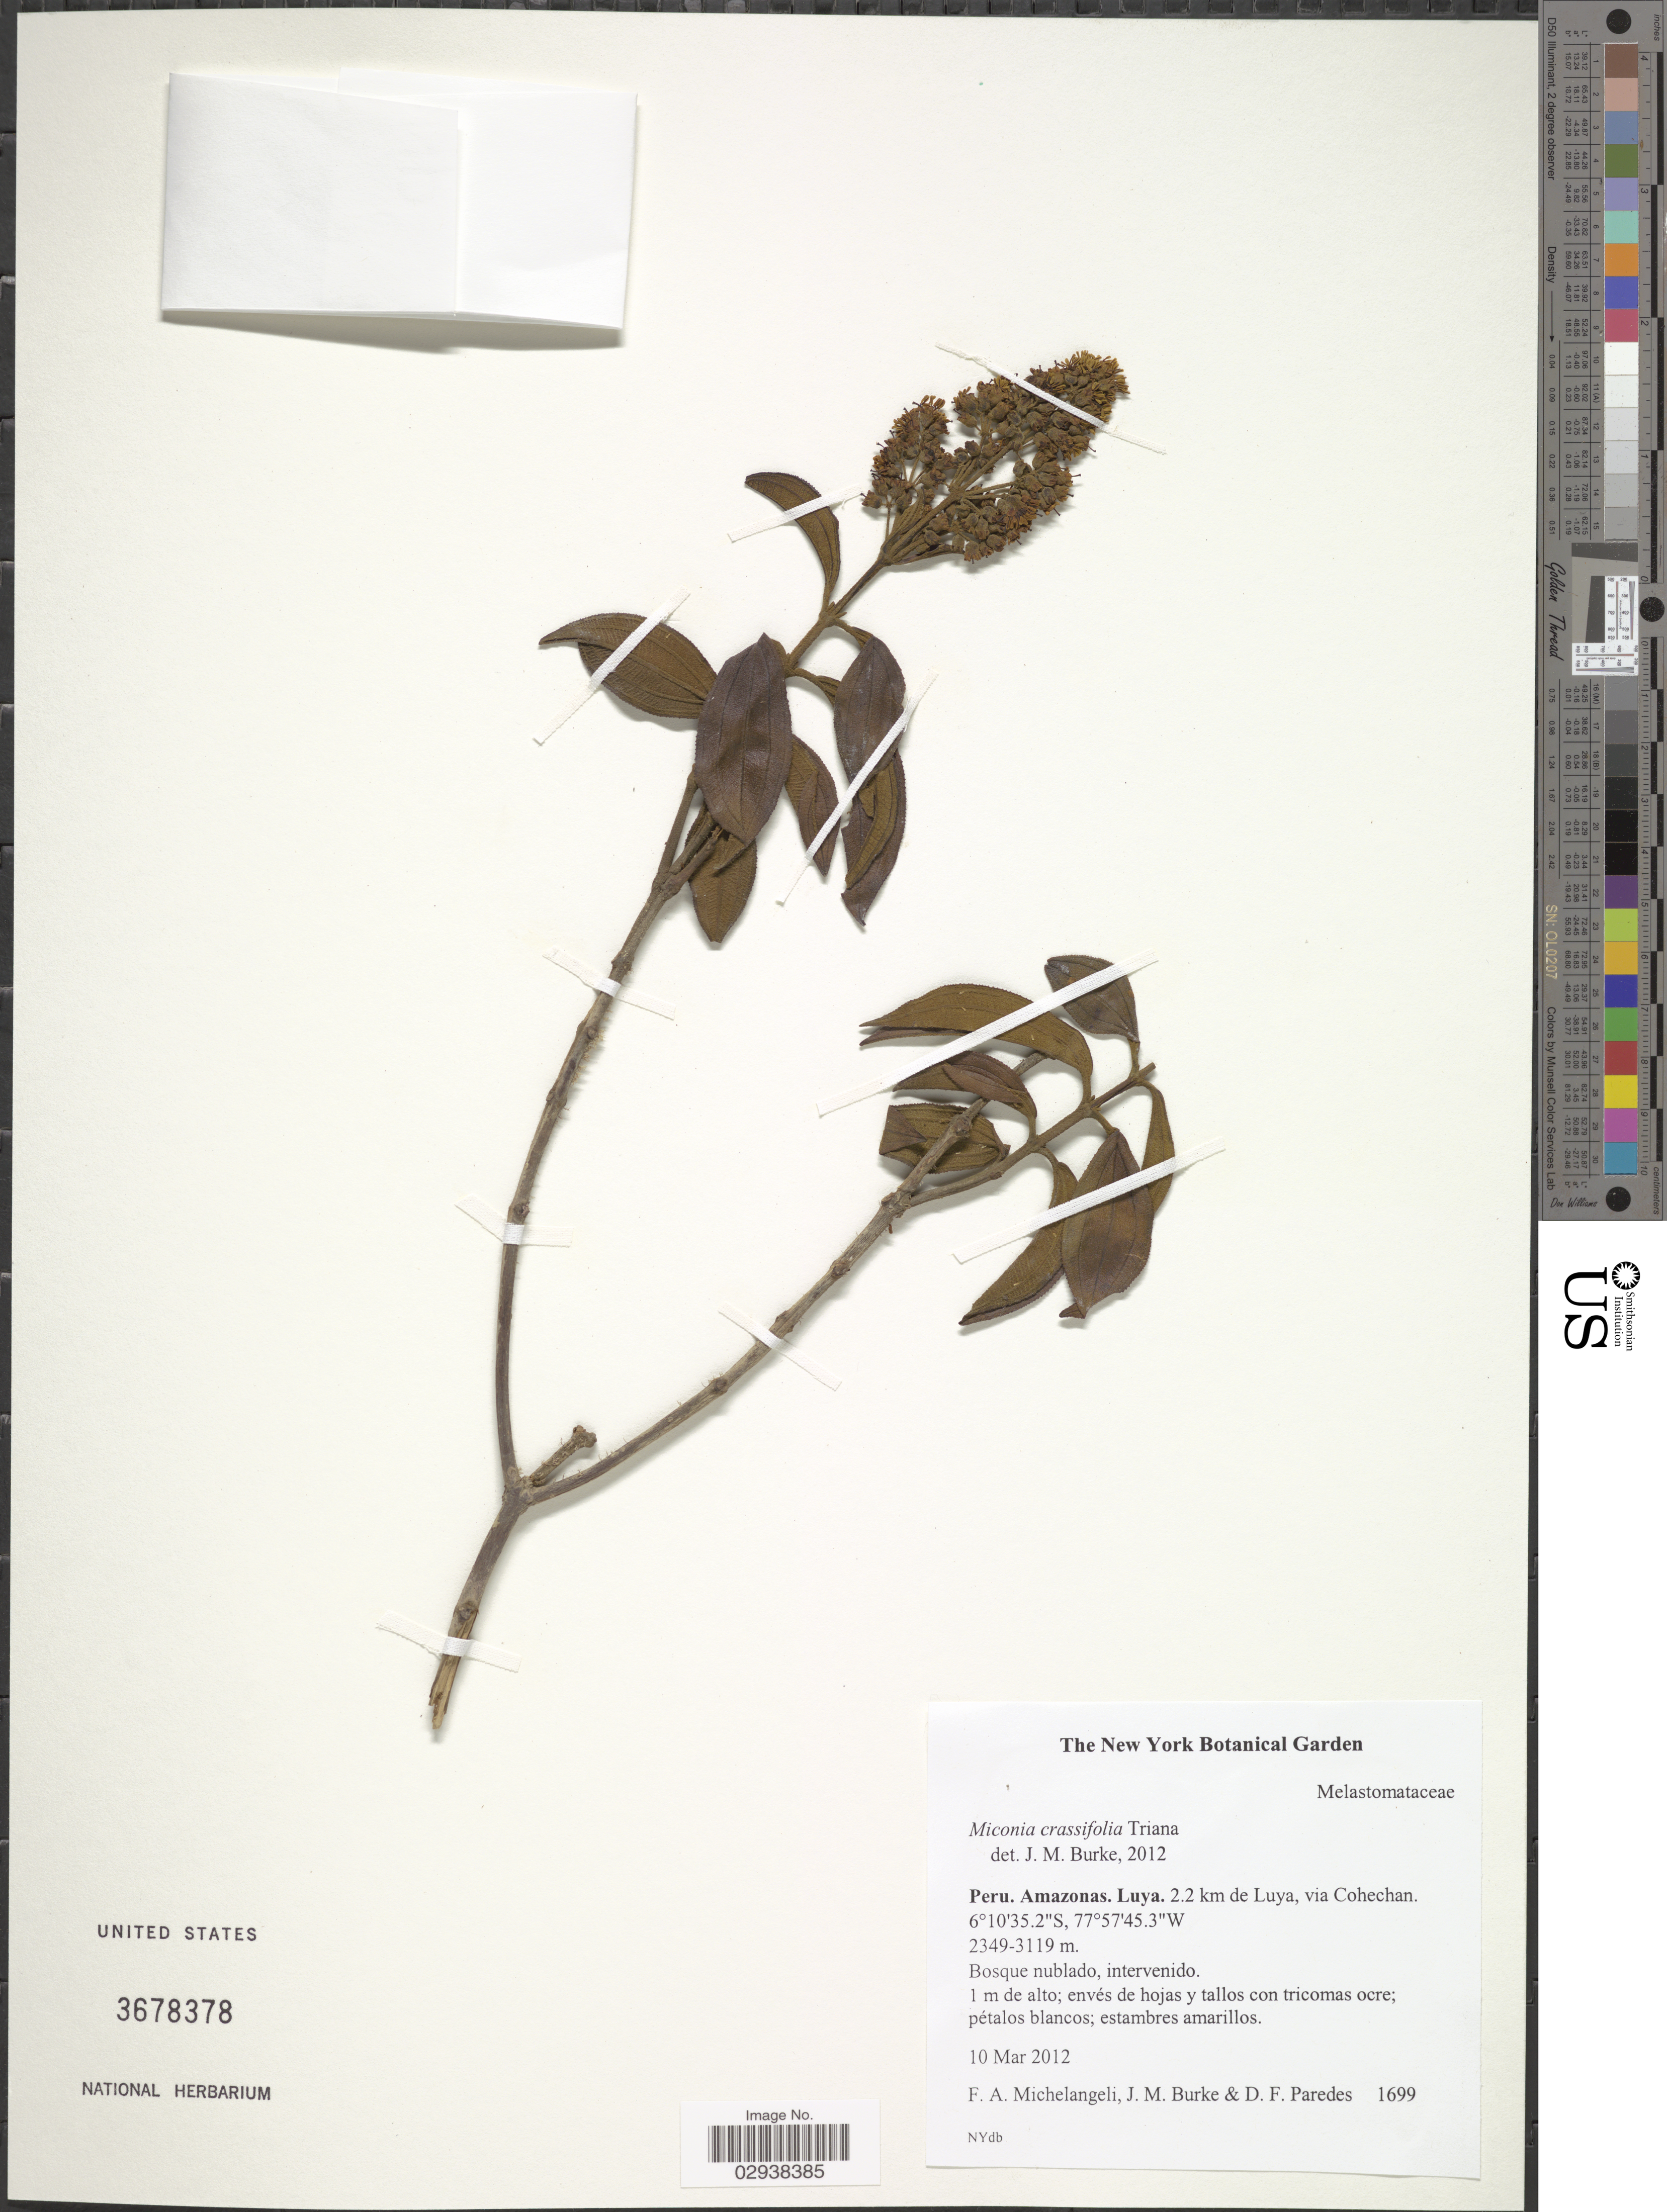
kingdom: Plantae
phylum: Tracheophyta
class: Magnoliopsida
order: Myrtales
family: Melastomataceae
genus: Miconia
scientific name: Miconia crassifolia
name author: Triana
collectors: F. A. Michelangeli, Jac. M. Burke & D. Paredes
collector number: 1699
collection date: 2012-03-10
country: Peru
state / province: Amazonas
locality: Luya, 2.2 km de Luya, via Cohechan.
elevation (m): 2349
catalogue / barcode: US 3678378